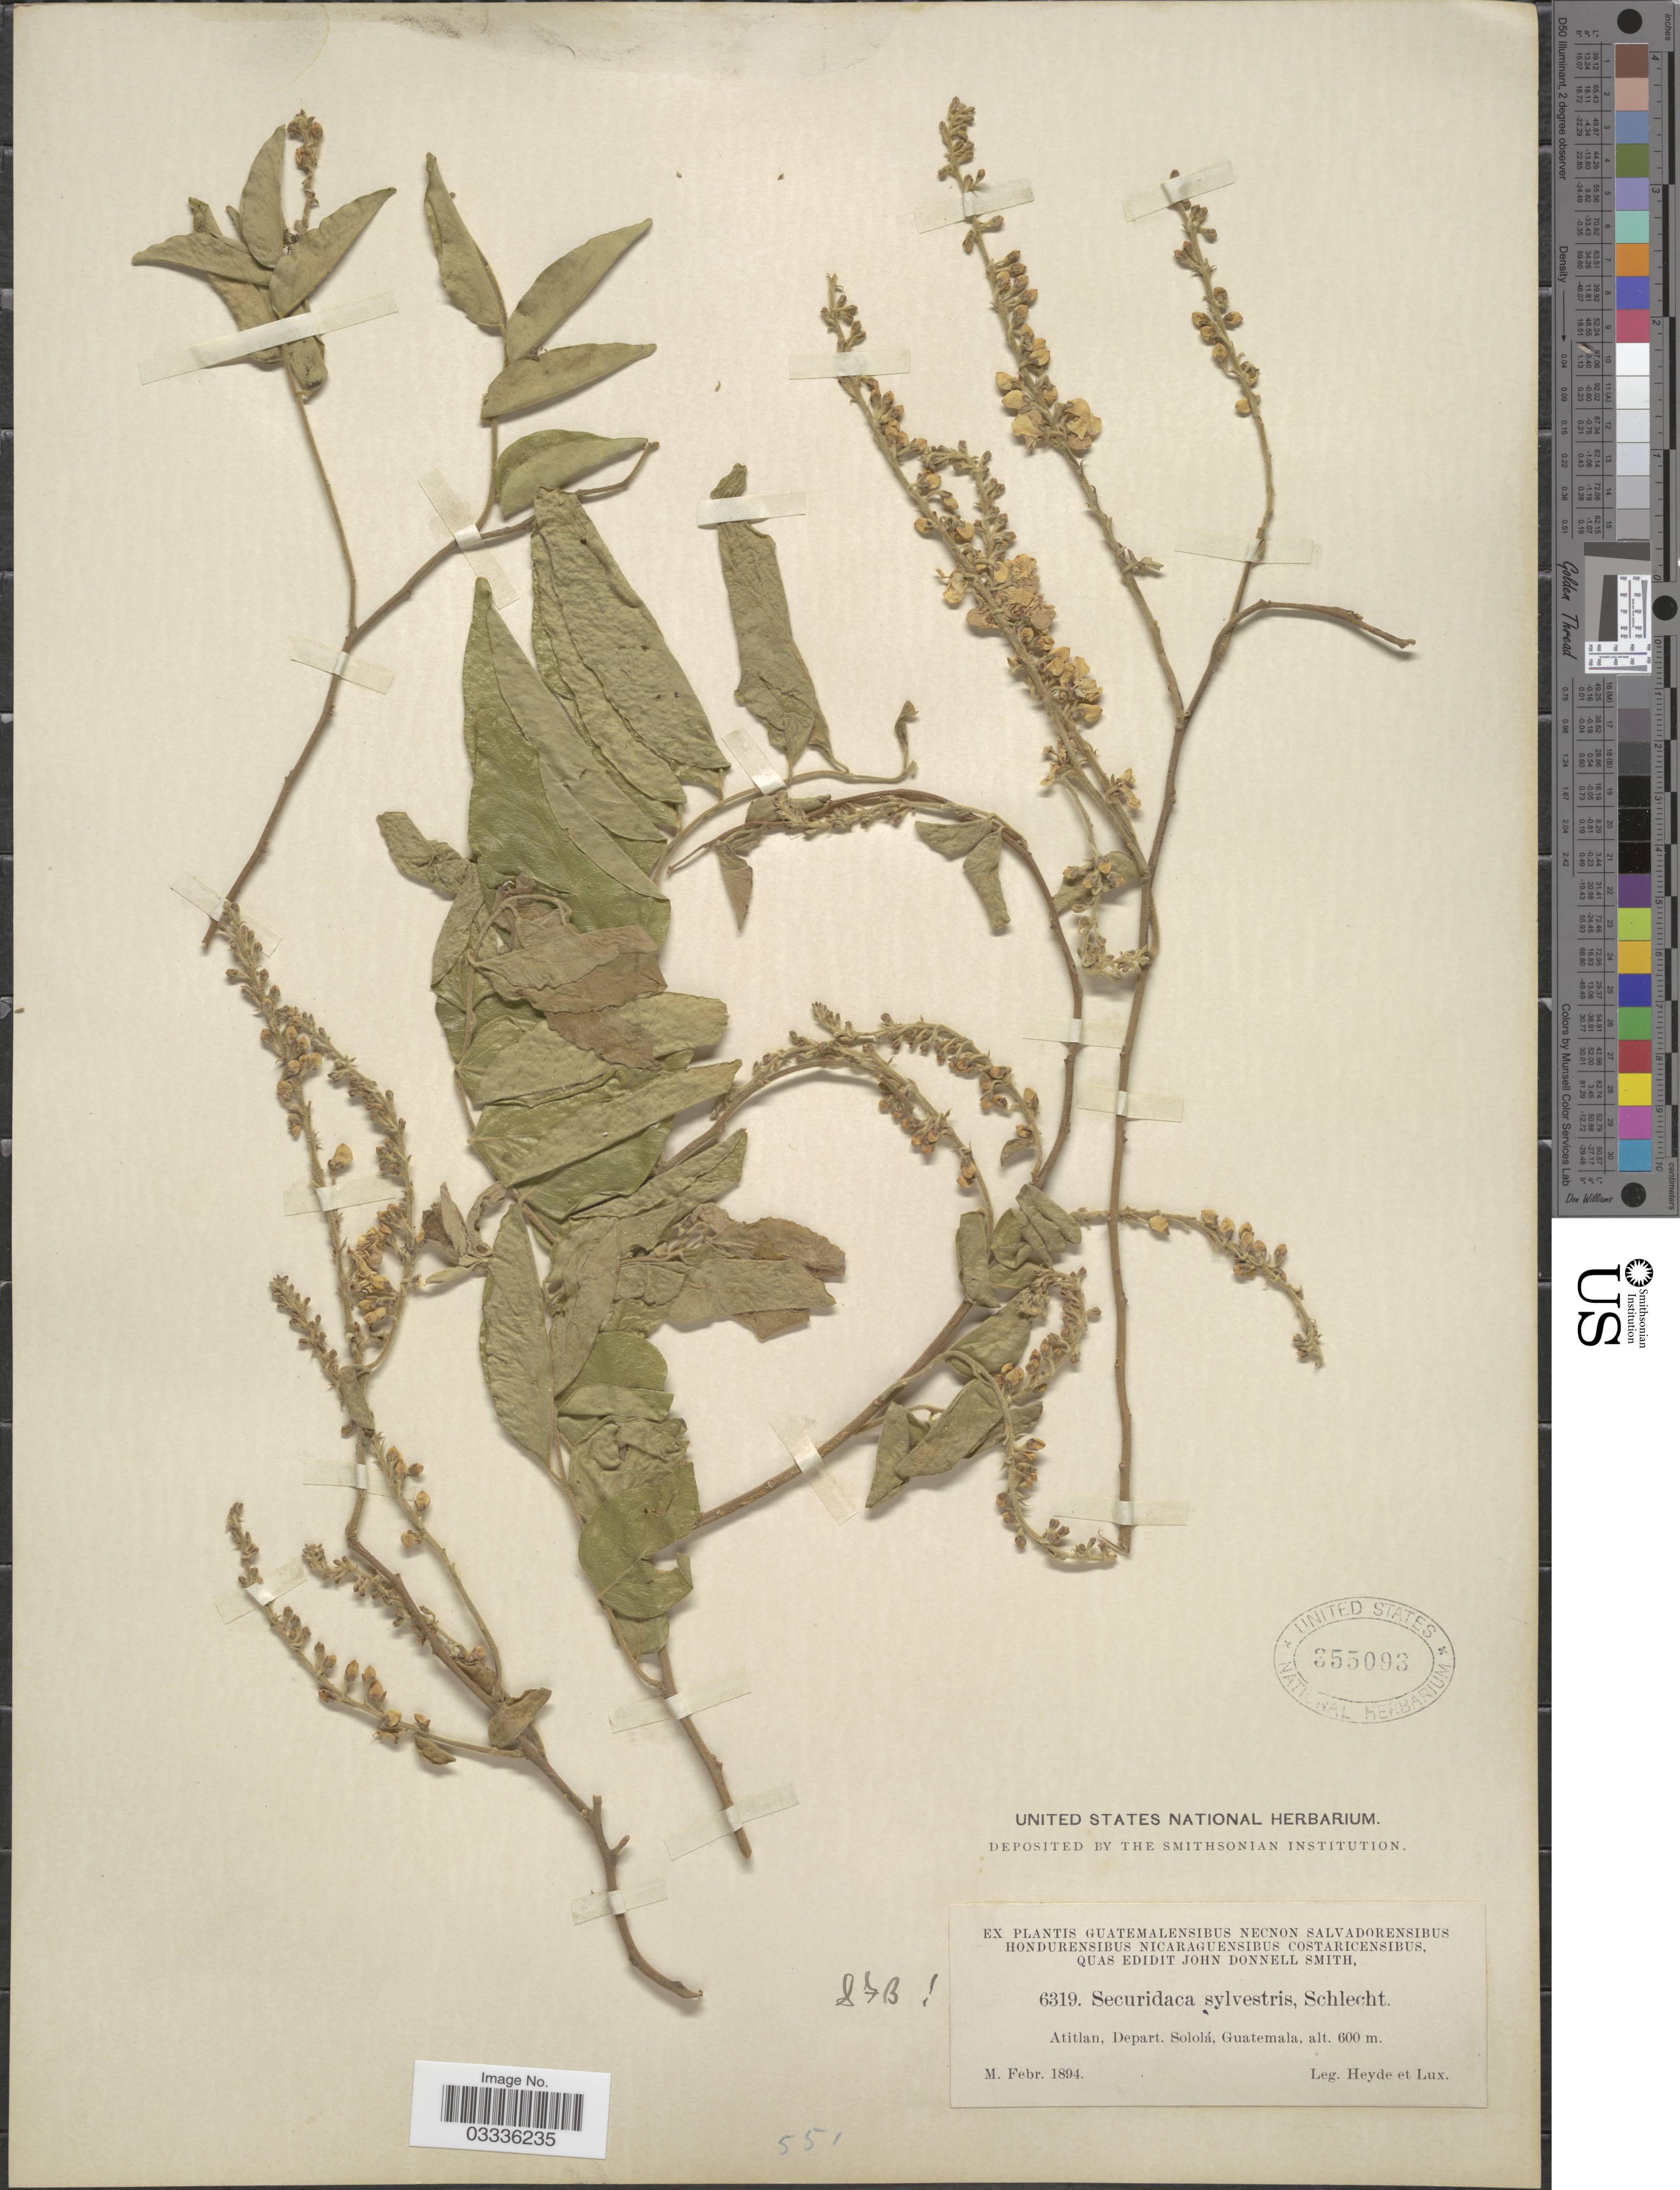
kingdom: Plantae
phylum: Tracheophyta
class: Magnoliopsida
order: Fabales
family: Polygalaceae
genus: Securidaca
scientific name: Securidaca sylvestris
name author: Schltdl.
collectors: Heyde & Lux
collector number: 6319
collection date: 1894-02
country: Guatemala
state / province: Sololá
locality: Atitlan, Depart. Sololá.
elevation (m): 600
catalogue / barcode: US 355093